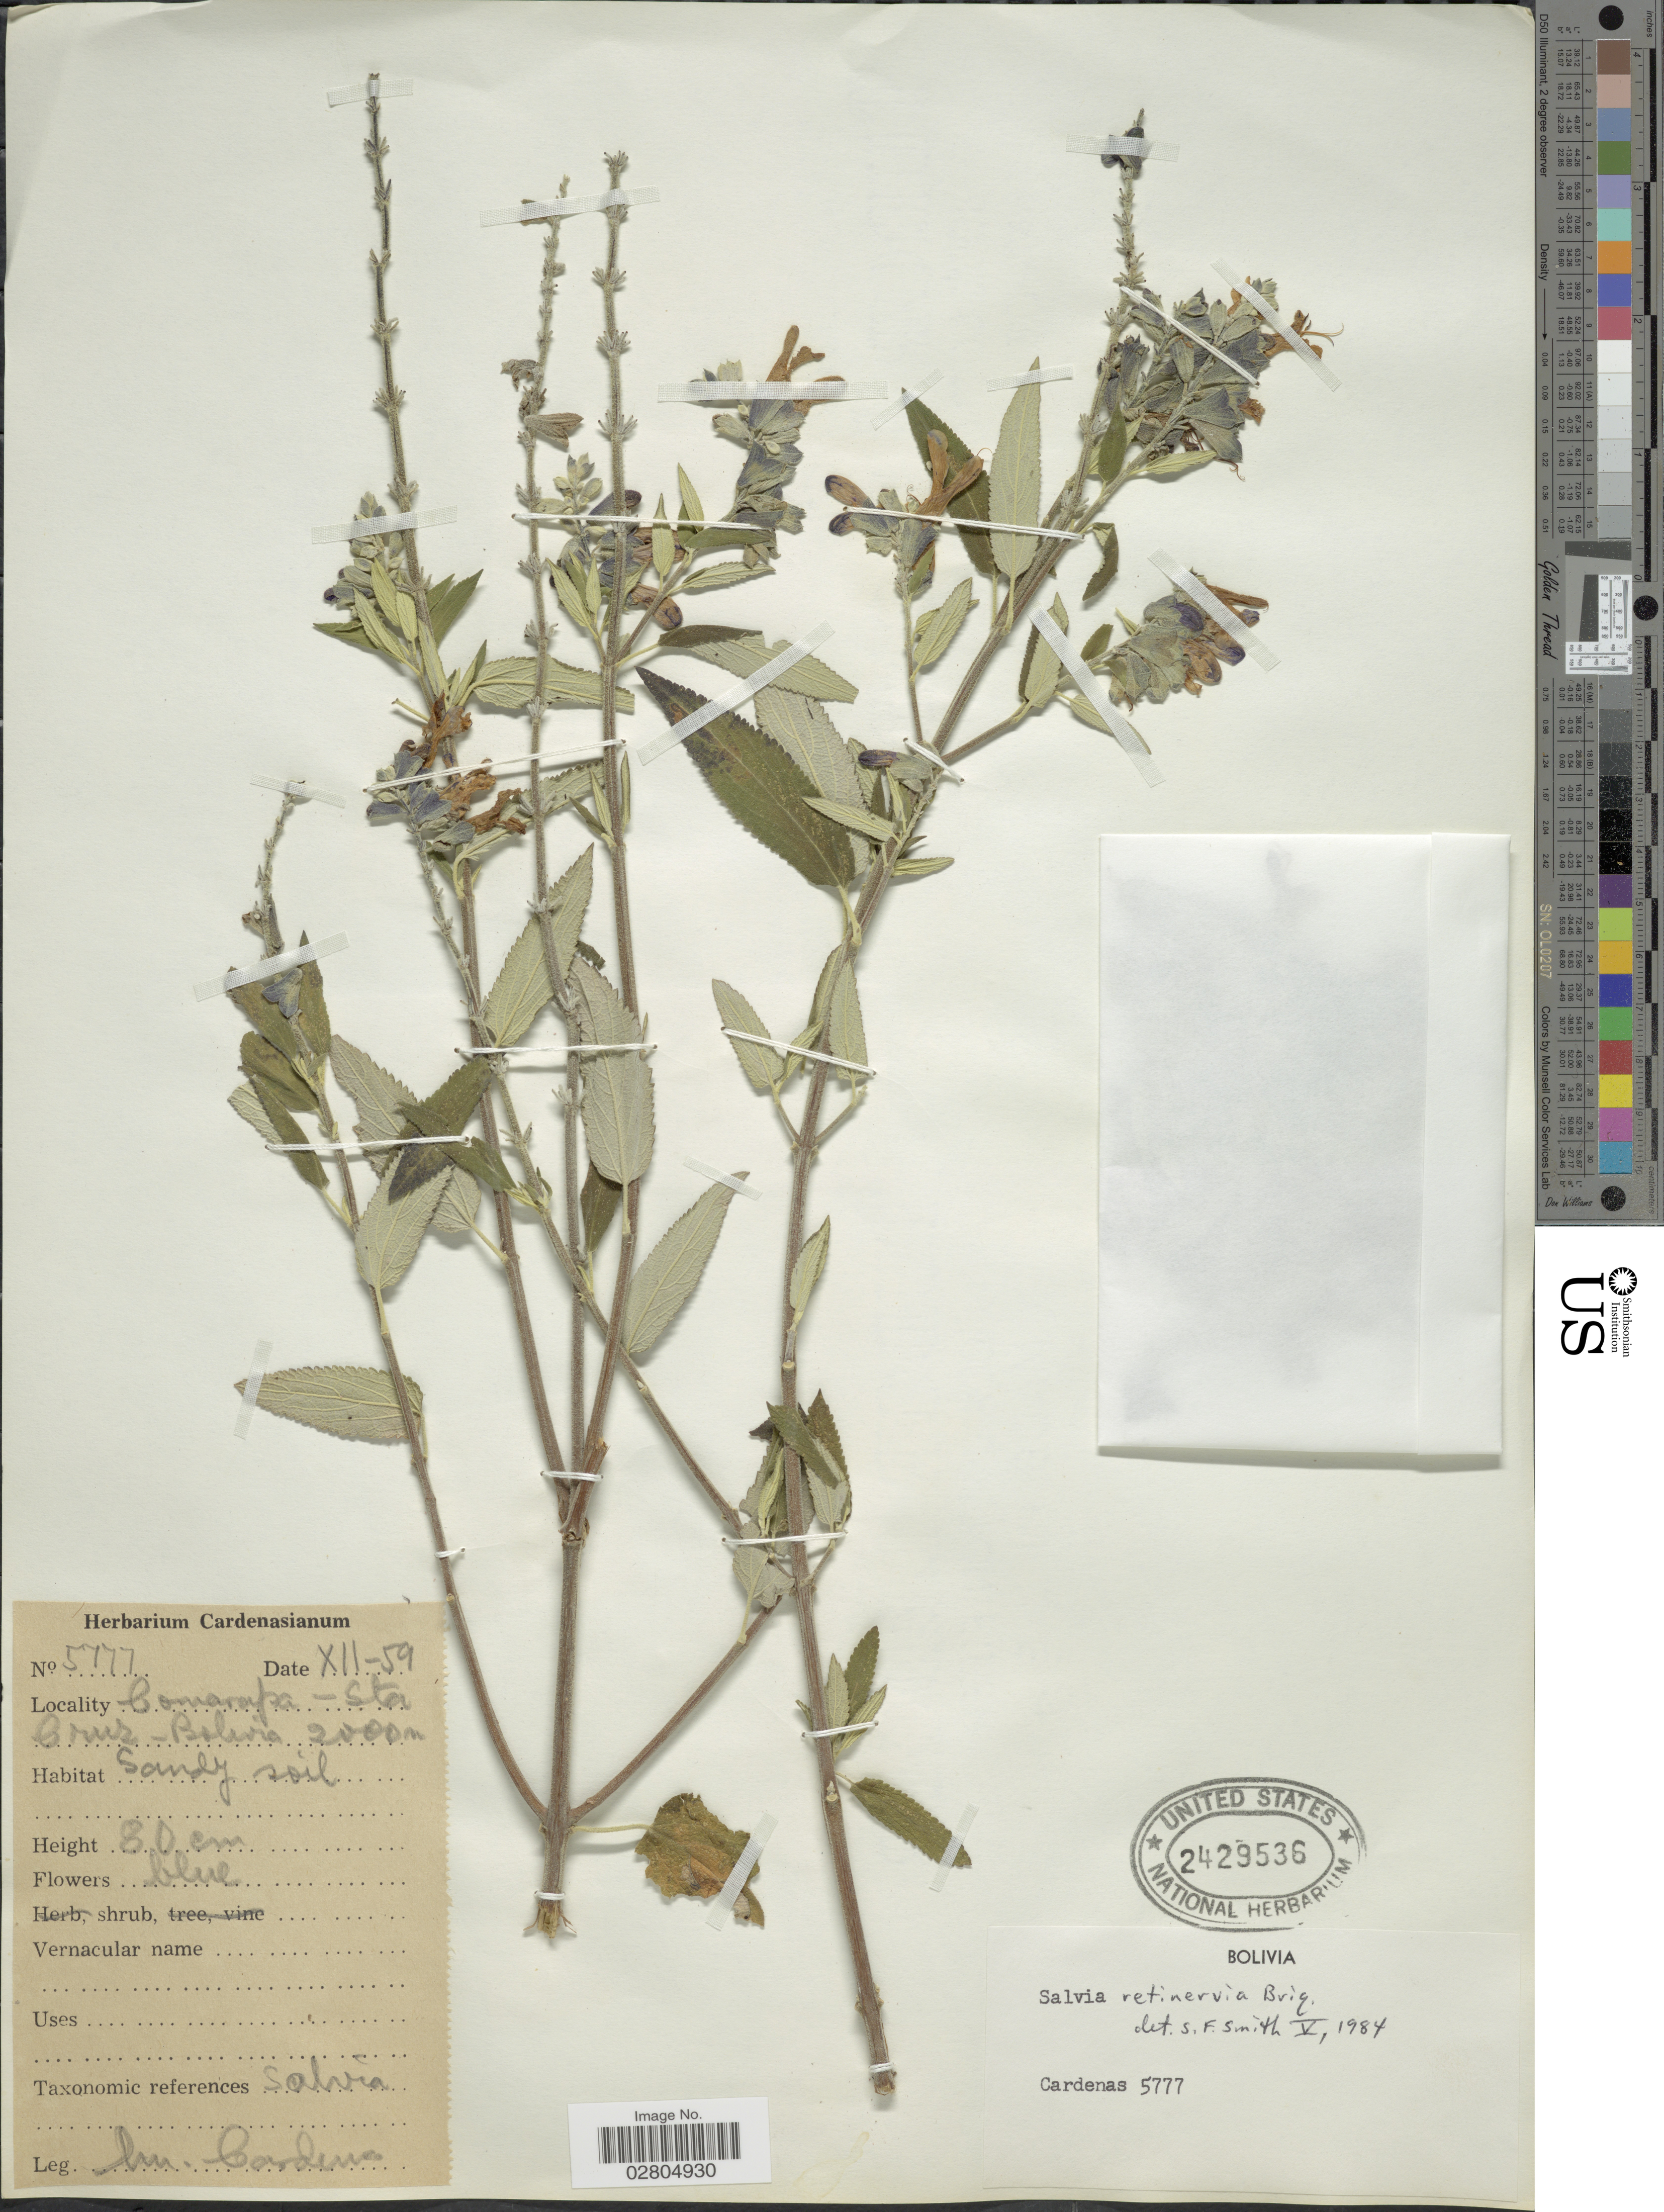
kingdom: Plantae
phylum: Tracheophyta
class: Magnoliopsida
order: Lamiales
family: Lamiaceae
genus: Salvia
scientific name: Salvia retinervia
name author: Briq.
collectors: M. Cárdenas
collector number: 5777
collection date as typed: Transcribed d/m/y: /12/59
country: Bolivia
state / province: Santa Cruz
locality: Comarapa - Sta Cruz.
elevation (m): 2000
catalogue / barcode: US 2429536